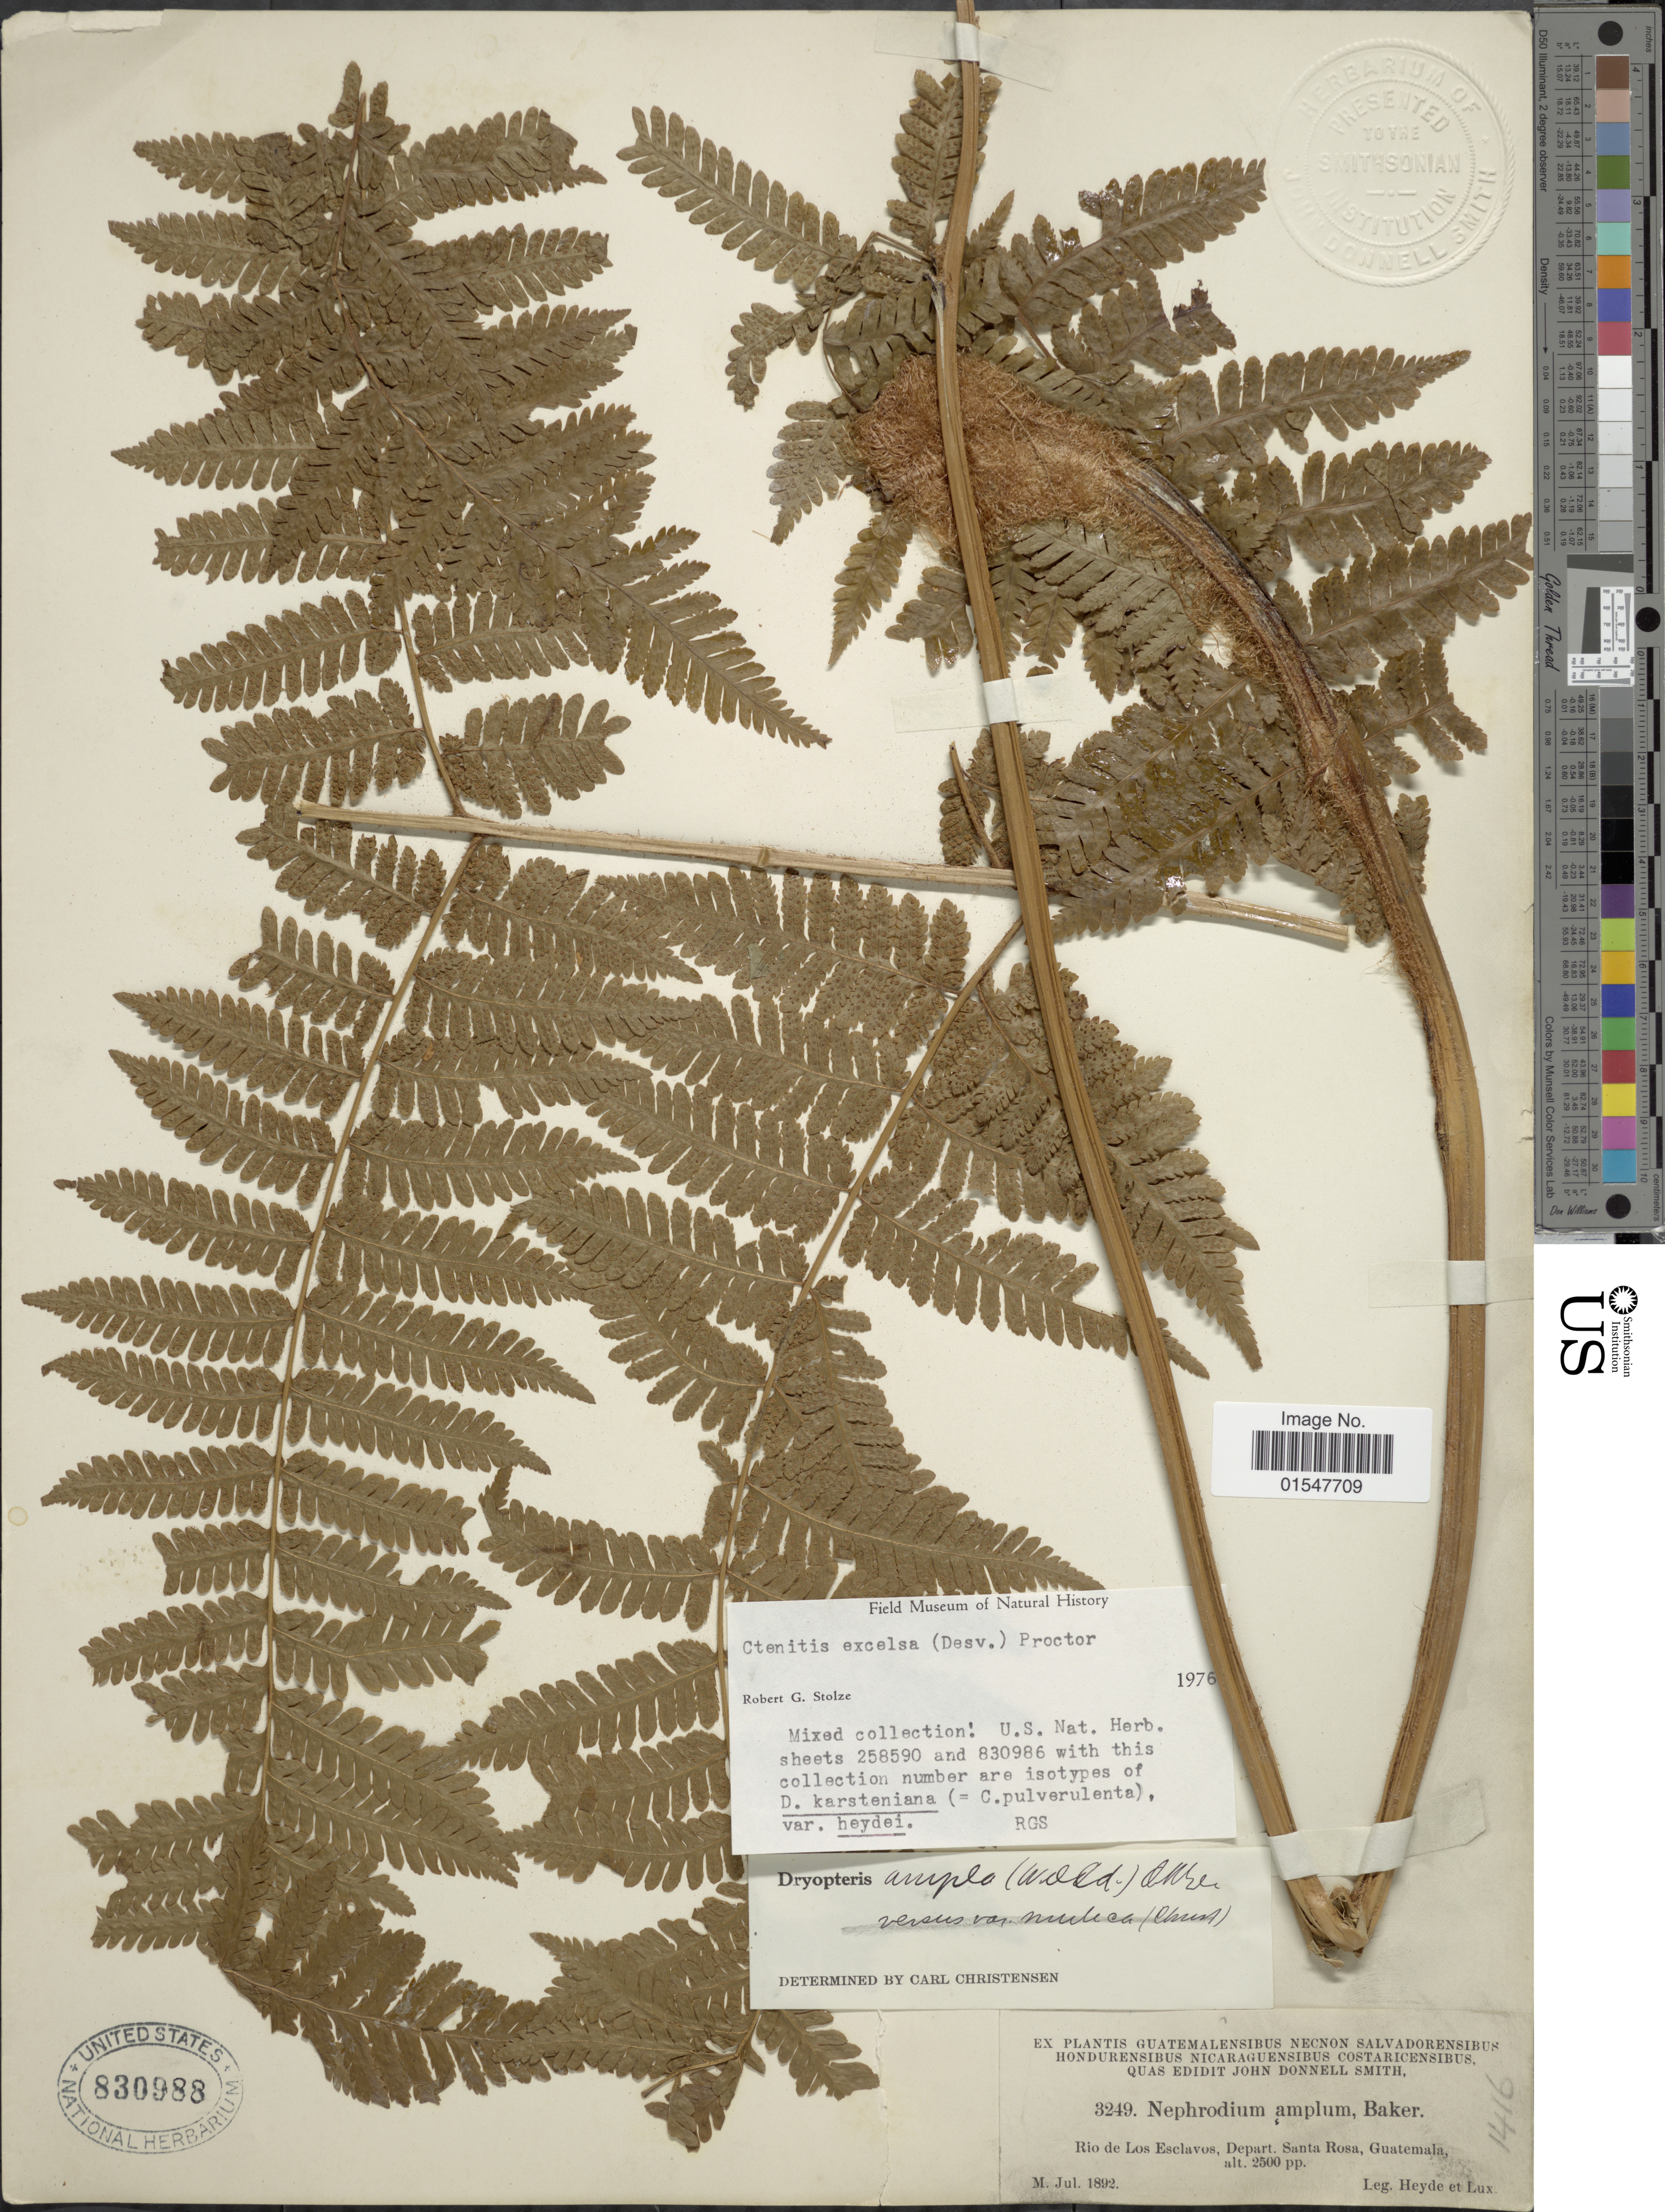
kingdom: Plantae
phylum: Tracheophyta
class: Polypodiopsida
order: Polypodiales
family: Dryopteridaceae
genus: Ctenitis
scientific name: Ctenitis excelsa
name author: (Desv.) Proctor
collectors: Heyde & Lux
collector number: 3249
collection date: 1892-07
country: Guatemala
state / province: Santa Rosa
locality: Rio de Los Esclavos, Depart. santa Rosa, Guatemala.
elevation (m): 762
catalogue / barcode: US 830988